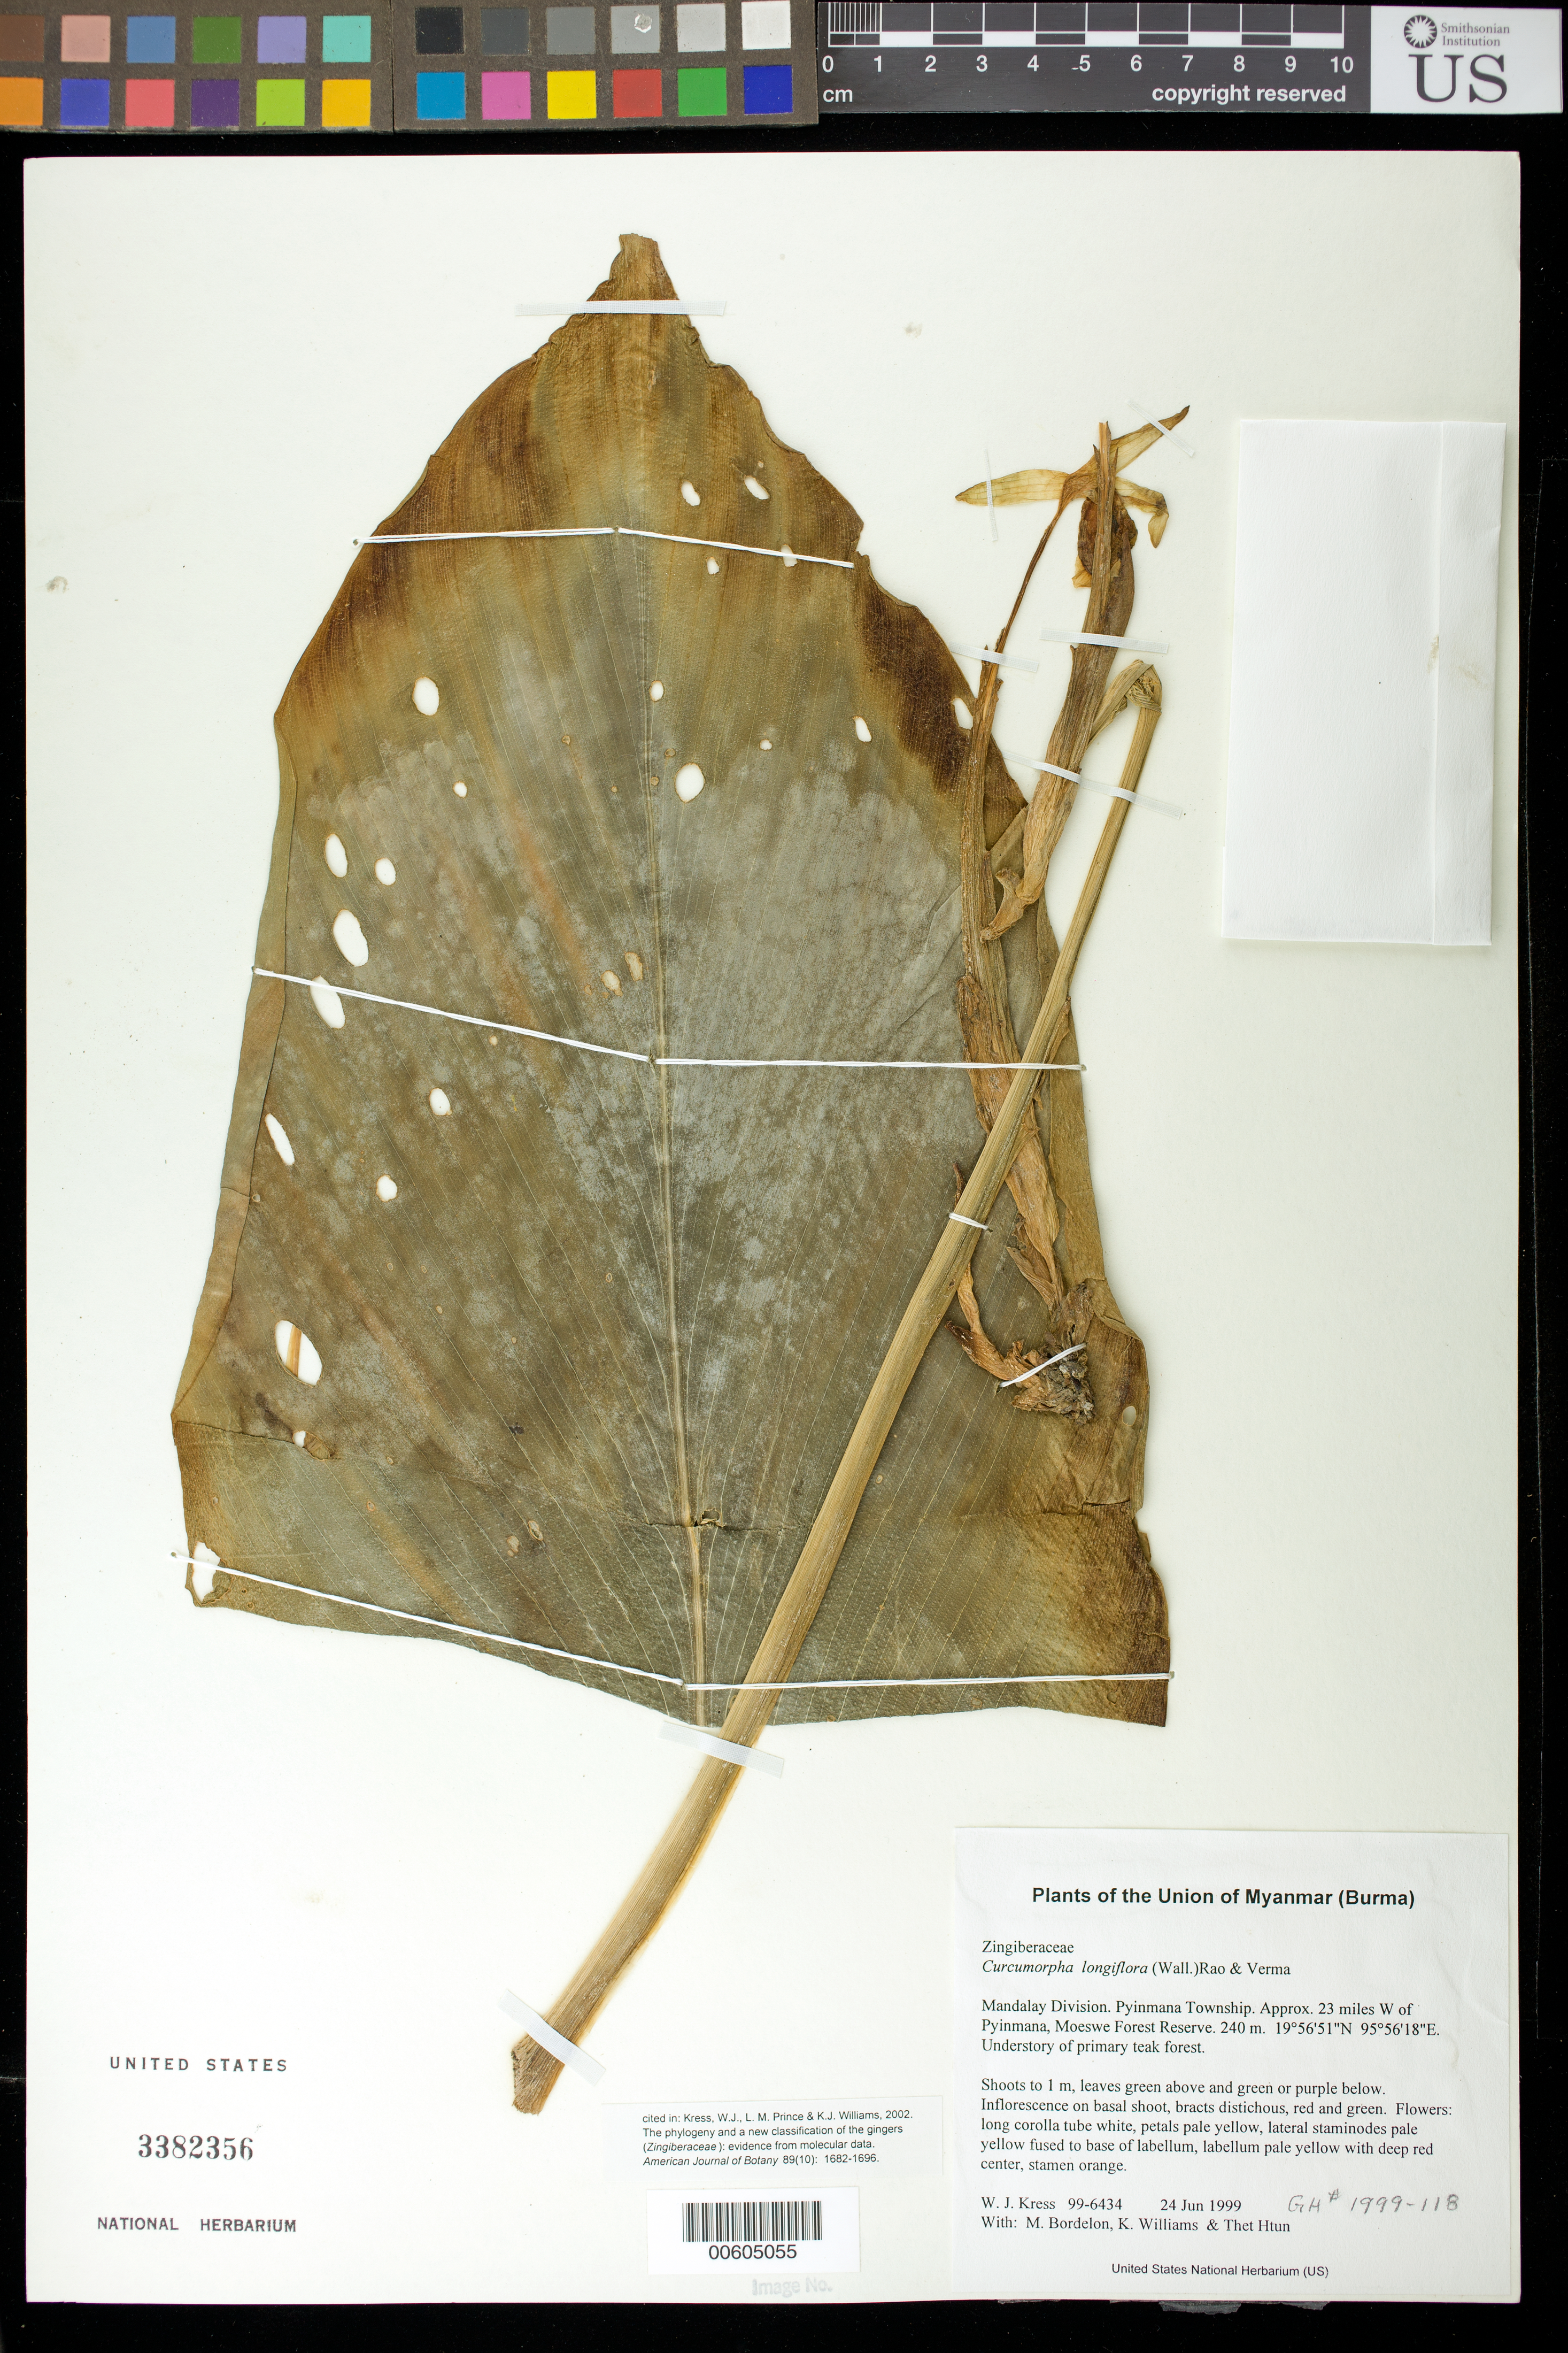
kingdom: Plantae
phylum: Tracheophyta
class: Liliopsida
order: Zingiberales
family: Zingiberaceae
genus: Boesenbergia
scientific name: Boesenbergia longiflora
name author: (Wall.) Kuntze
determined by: Strong, M. T., (US), Smithsonian Institution - National Museum of Natural History (UNITED STATES)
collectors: W. J. Kress, M. Bordelon, K. J. Williams & Thet Htun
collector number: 99-6434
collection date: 1999-06-24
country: Myanmar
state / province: Mandalay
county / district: Pyinmana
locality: Approx. 23 miles W of Pyinmana, Moeswe Forest Reserve.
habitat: Understory of primary teak forest.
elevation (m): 240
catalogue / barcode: US 3382356